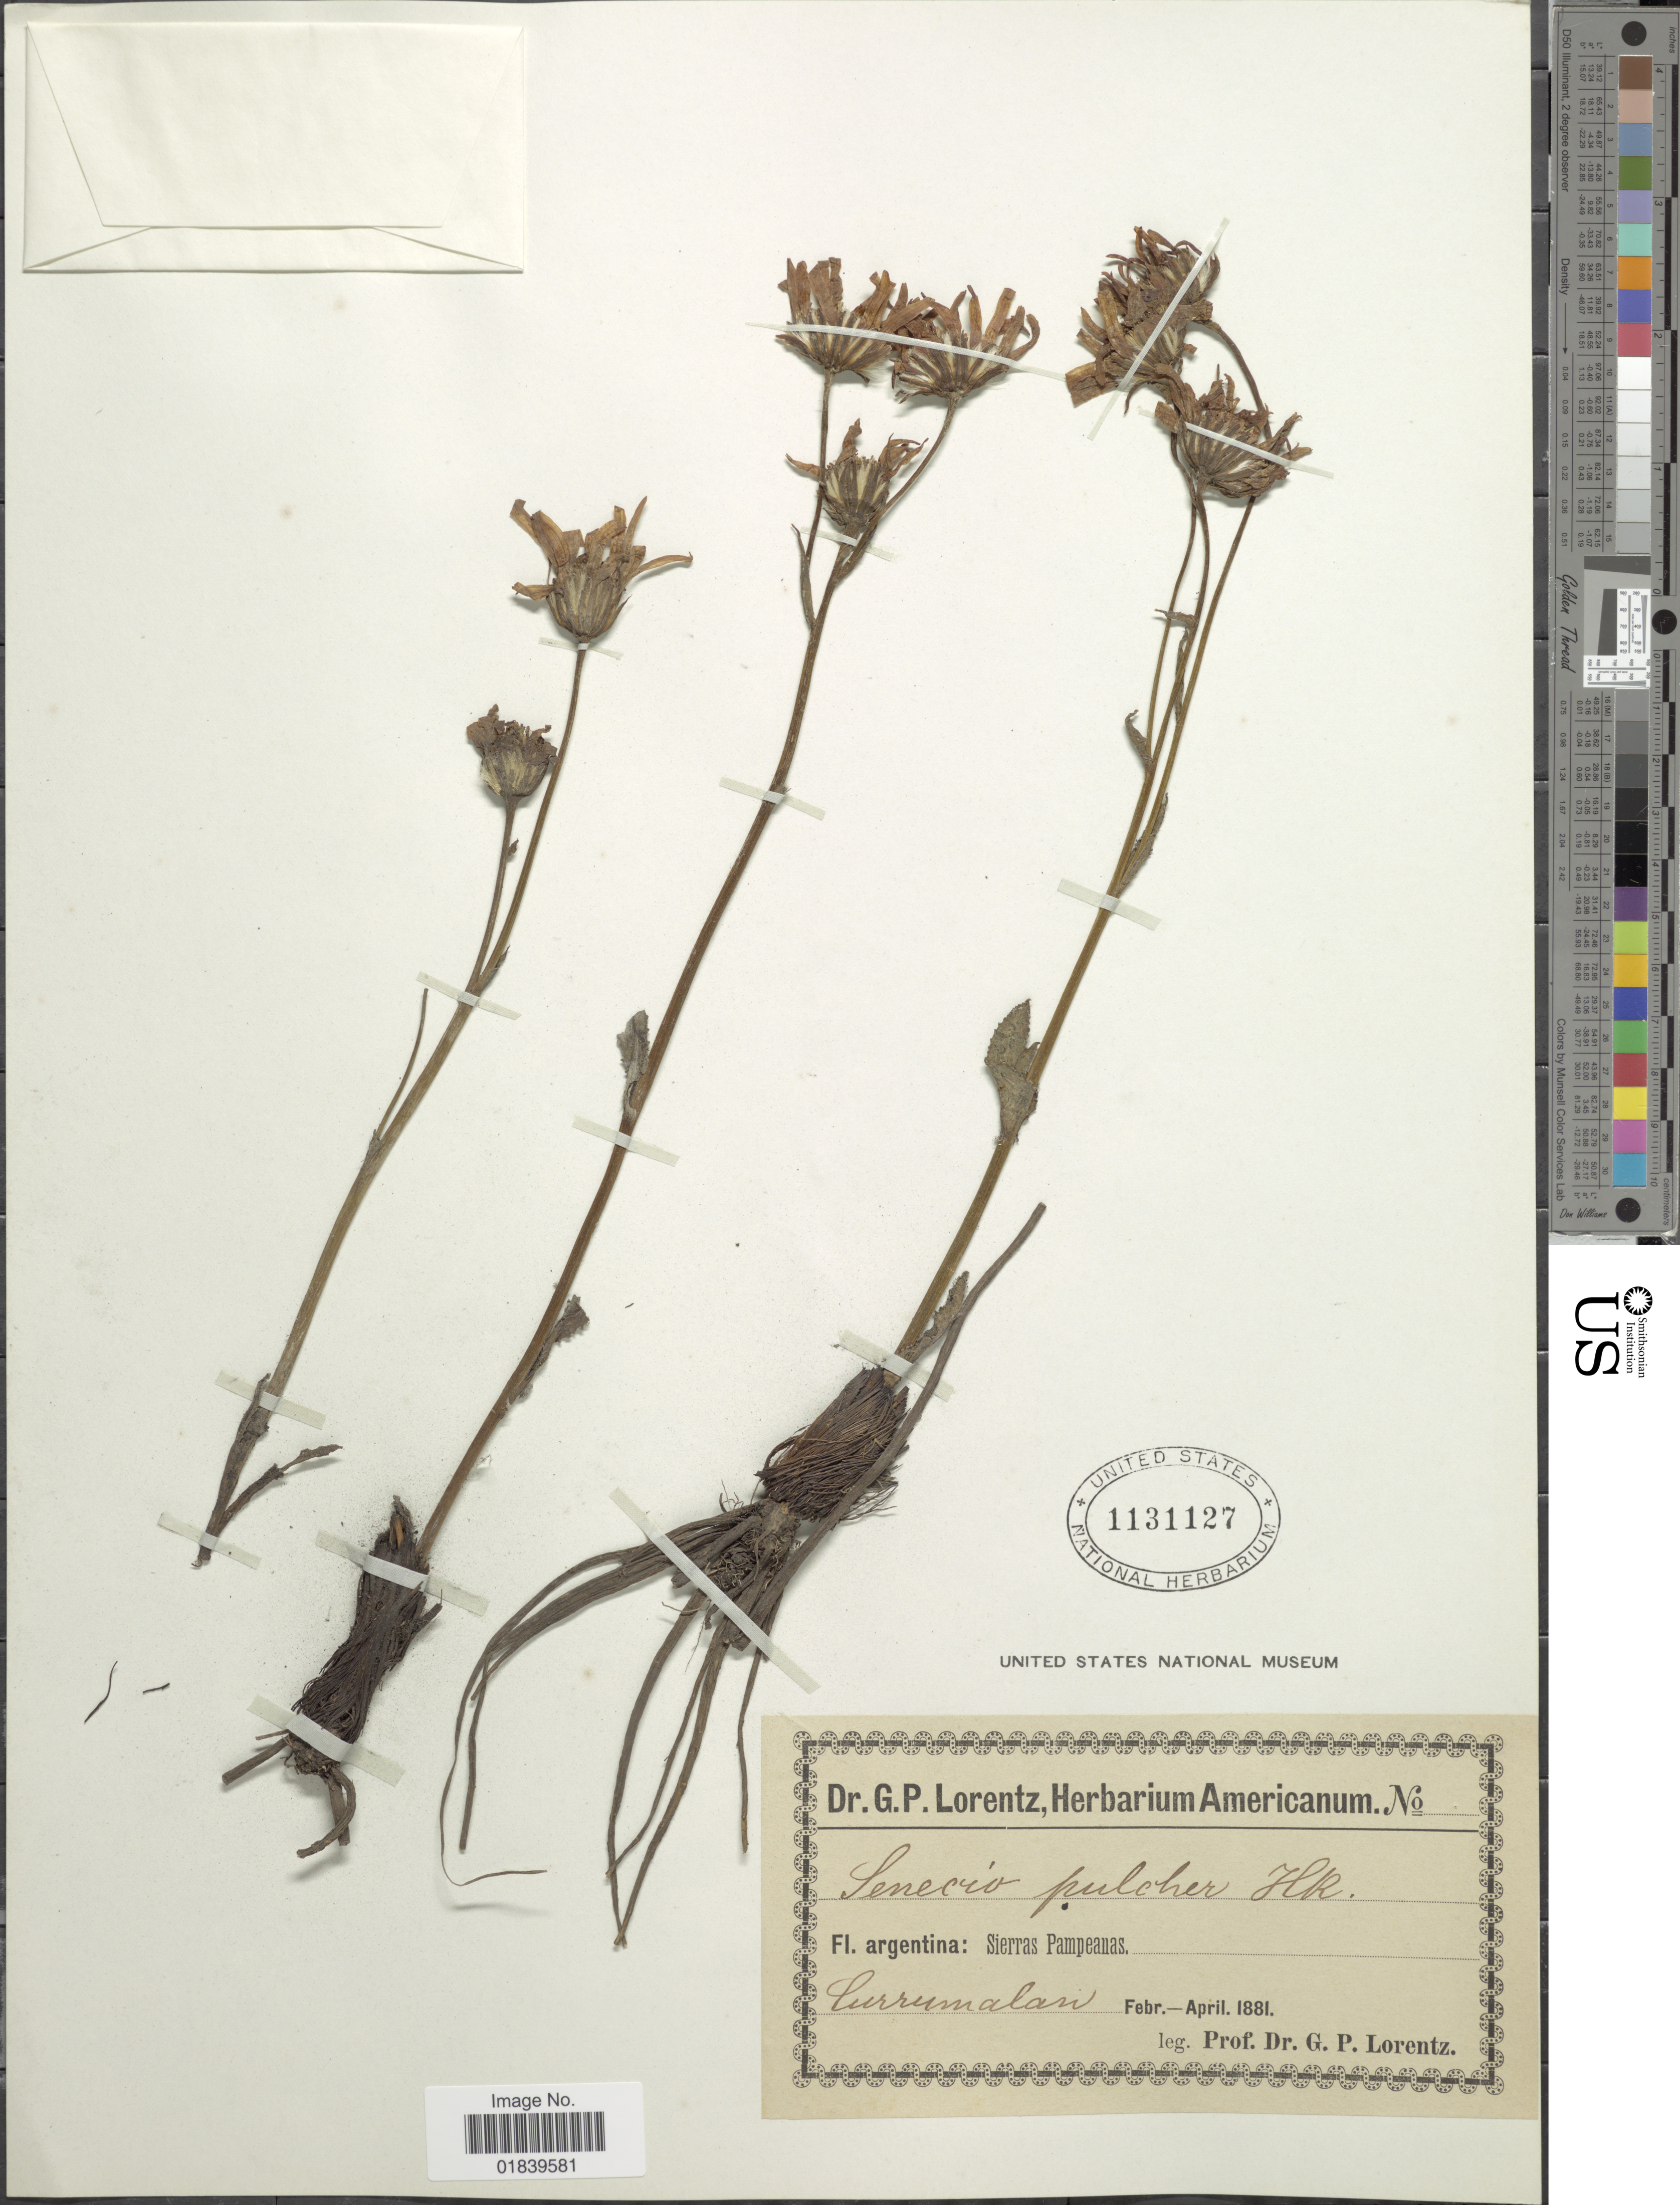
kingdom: Plantae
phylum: Tracheophyta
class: Magnoliopsida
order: Asterales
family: Asteraceae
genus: Senecio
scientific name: Senecio pulcher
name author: Hook. & Arn.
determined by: Salomon, Luciana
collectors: P. G. Lorentz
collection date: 1881-02/1881-04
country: Argentina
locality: Fl. Argentina: Sierras Pampeanas. Currumalan.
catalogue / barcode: US 1131127